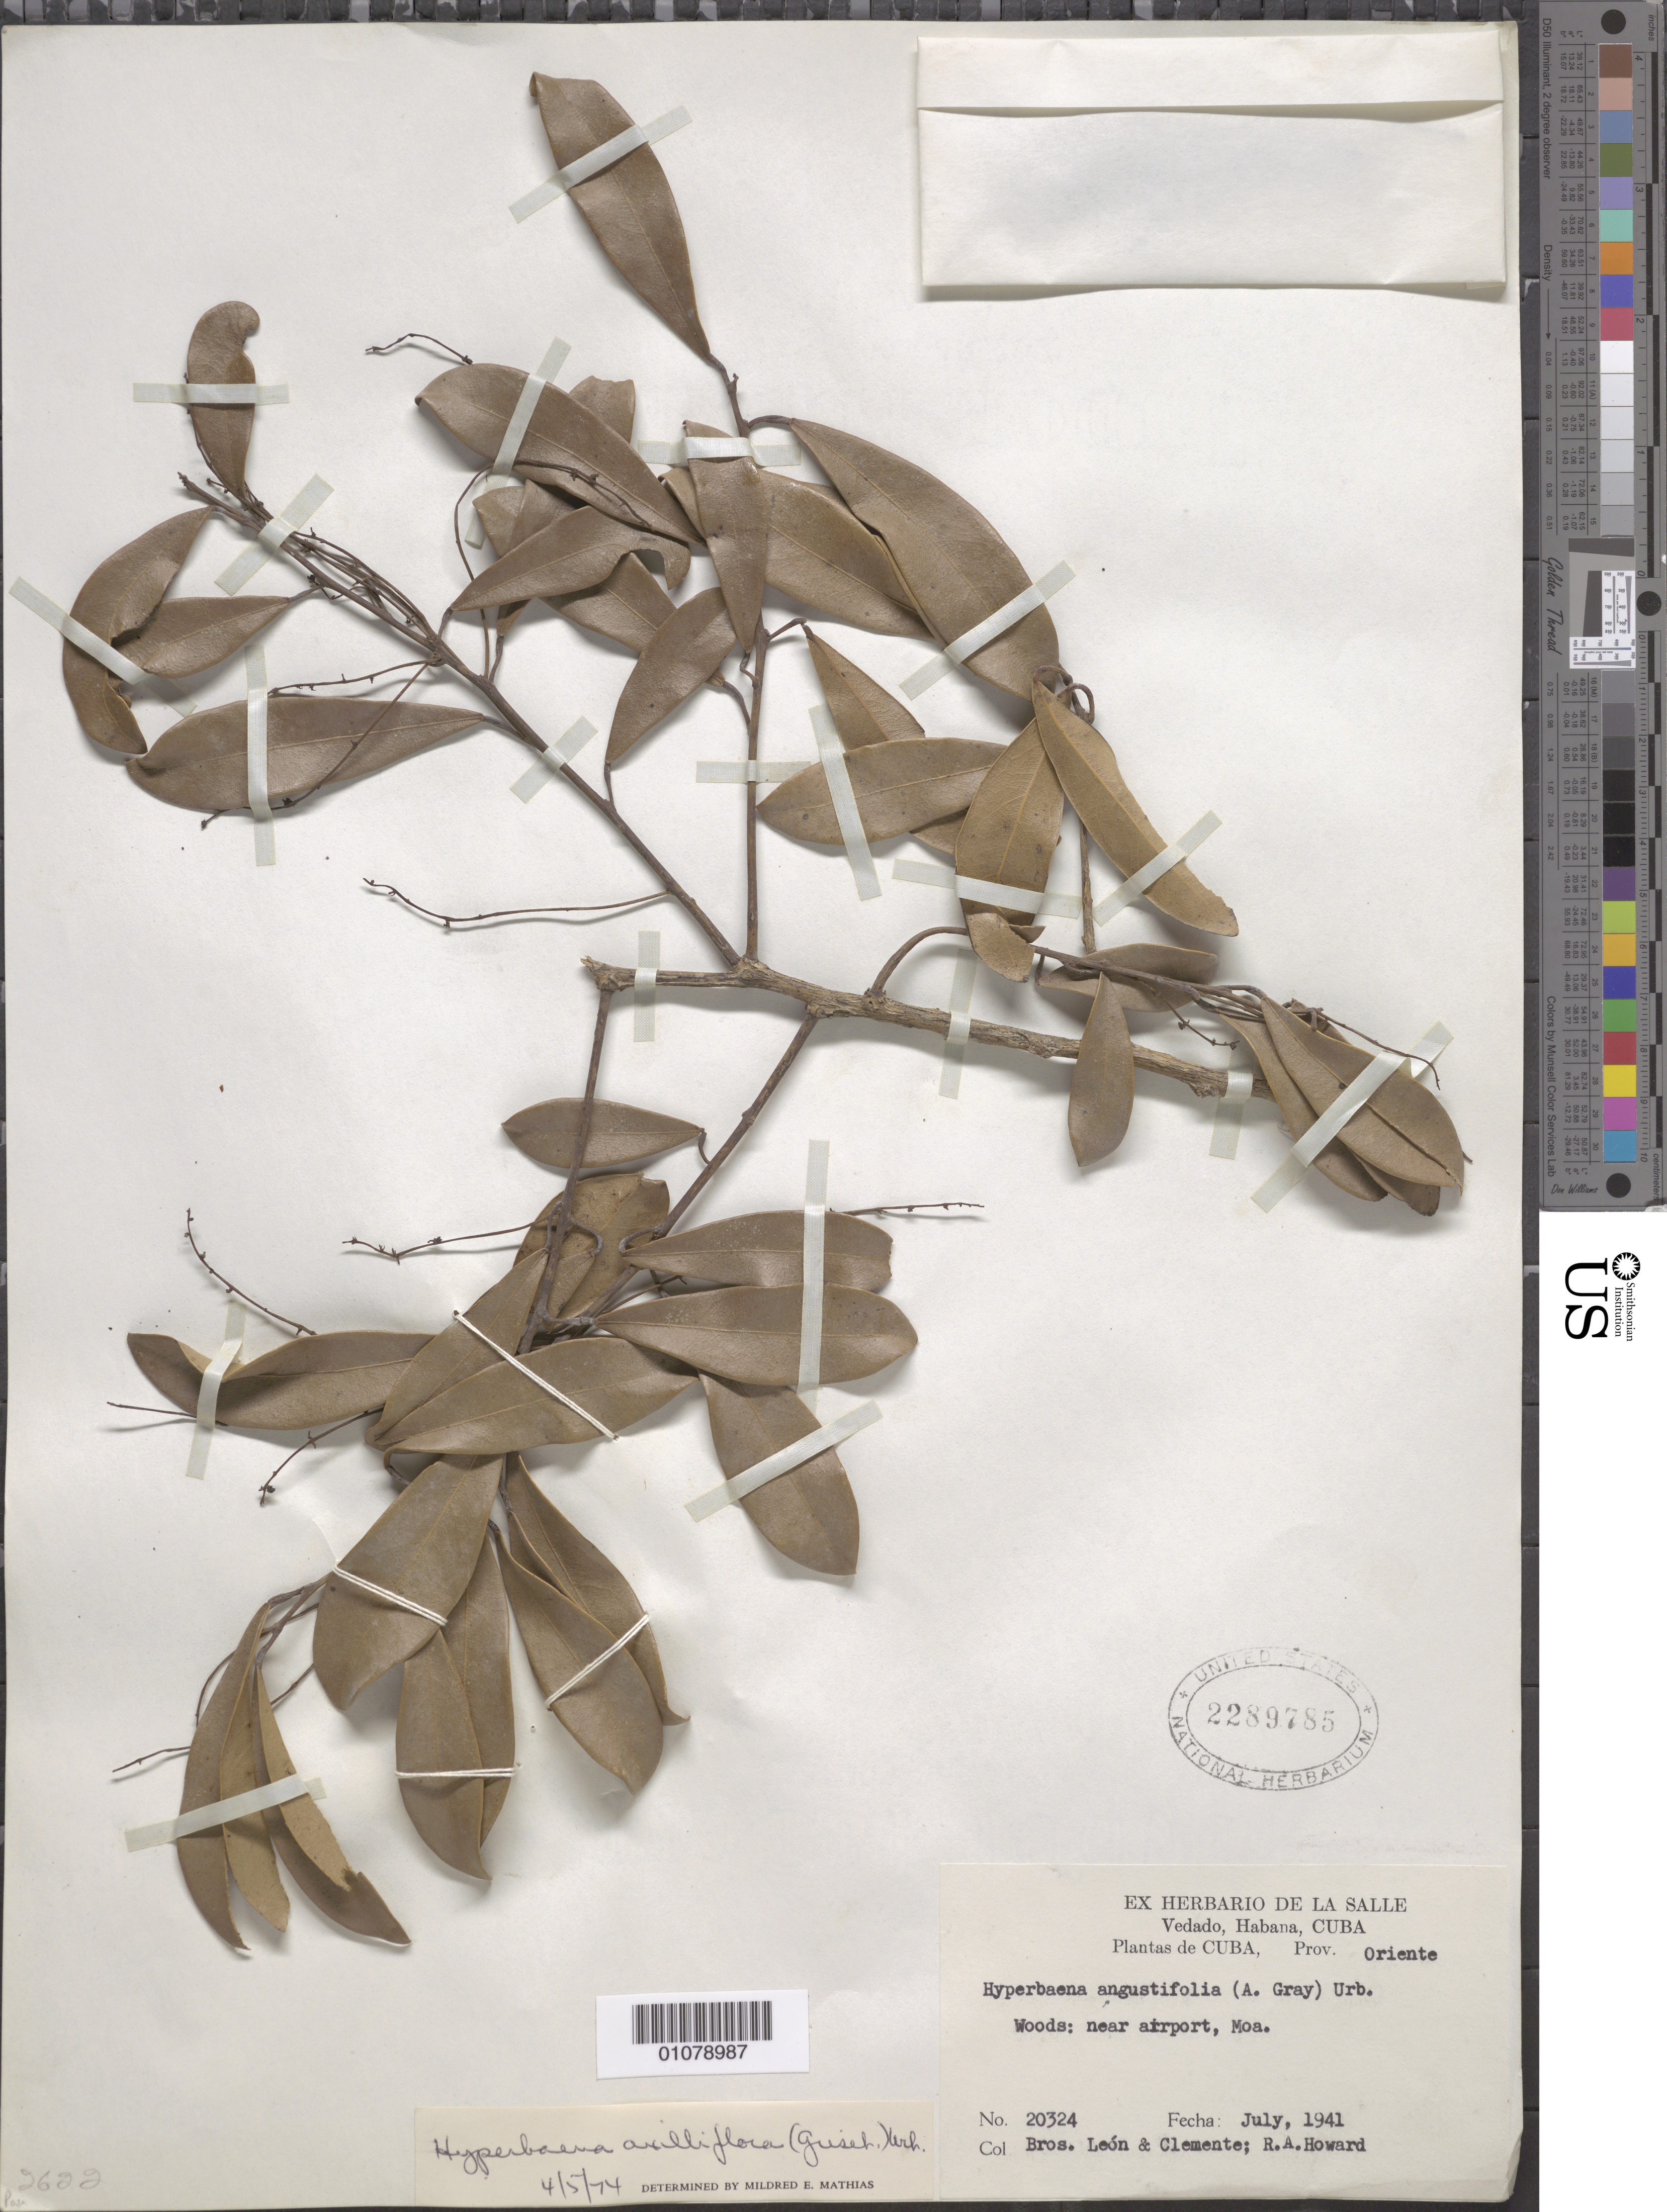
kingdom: Plantae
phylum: Tracheophyta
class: Magnoliopsida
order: Ranunculales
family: Menispermaceae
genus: Hyperbaena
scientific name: Hyperbaena axilliflora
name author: (Griseb.) Urb.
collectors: Bro. León, Bro. Clemente & R. A. Howard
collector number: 20324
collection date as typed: Jul 1941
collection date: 1941-07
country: Cuba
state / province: Holguin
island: Cuba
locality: Oriente; woods: near airport, Moa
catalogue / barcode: US 2289785